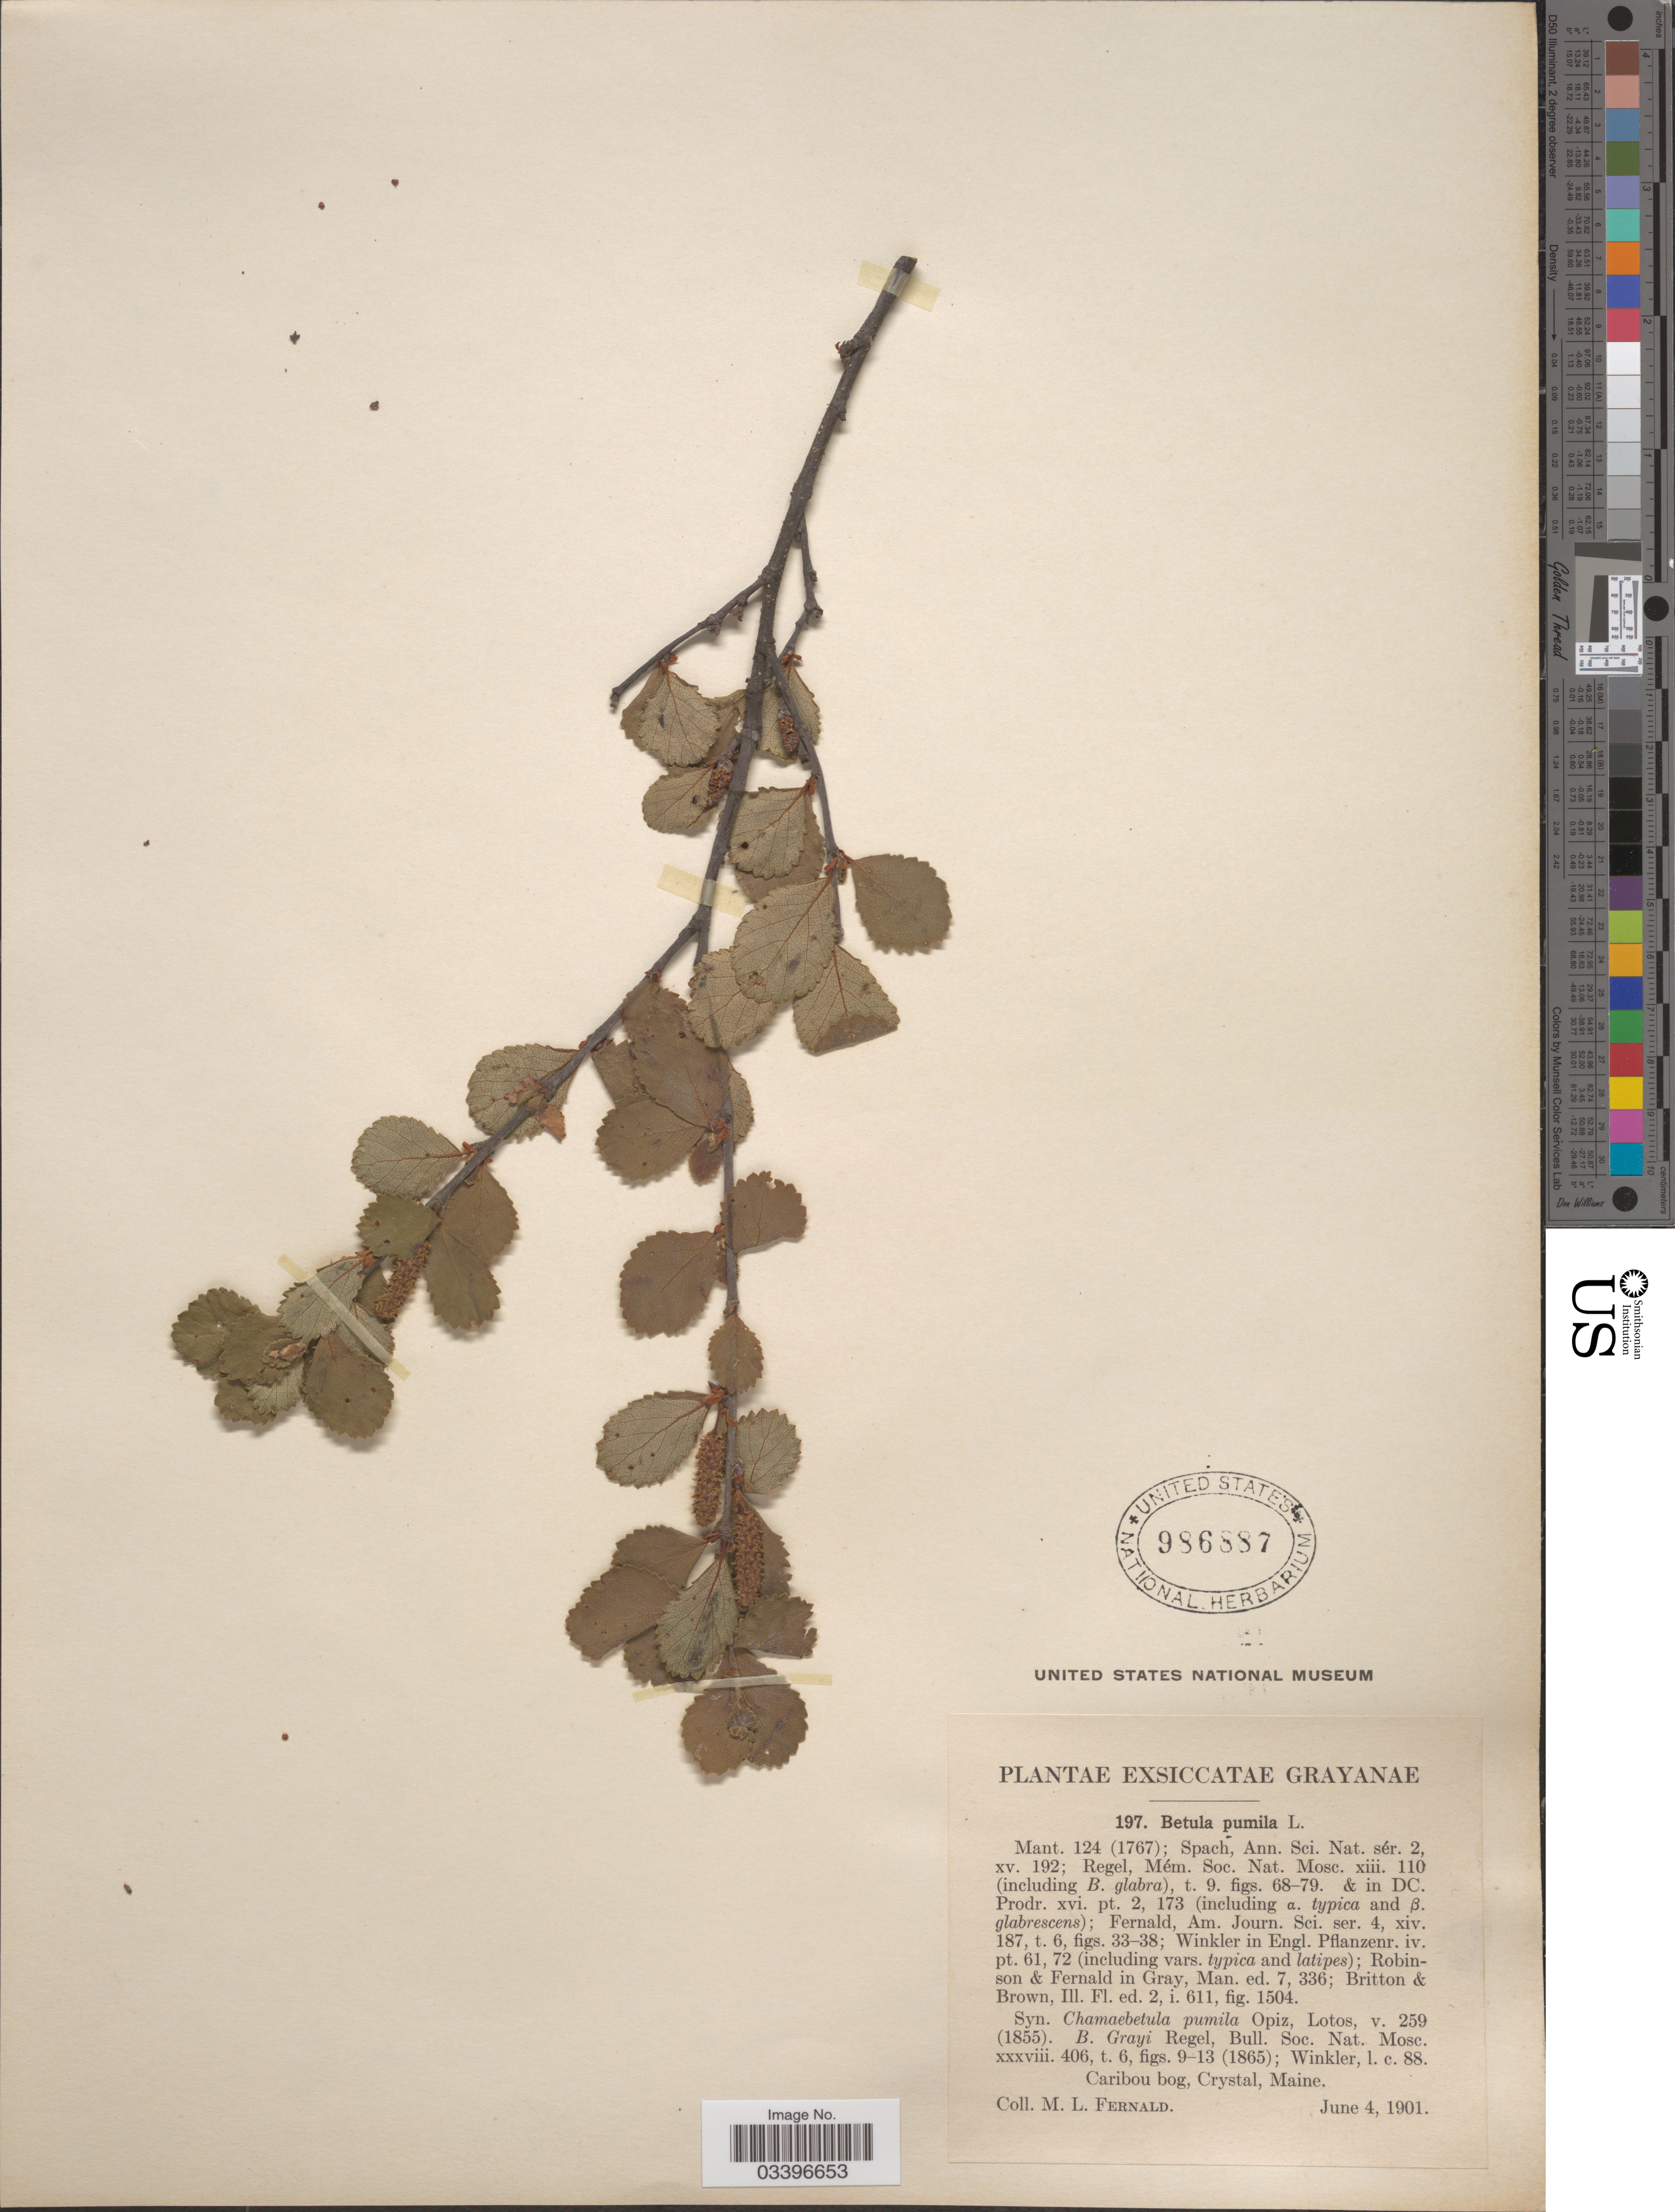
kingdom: Plantae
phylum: Tracheophyta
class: Magnoliopsida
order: Fagales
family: Betulaceae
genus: Betula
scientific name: Betula pumila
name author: L.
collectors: M. L. Fernald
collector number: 197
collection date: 1901-06-04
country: United States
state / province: Maine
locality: Caribou bog, Crystal.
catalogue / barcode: US 986887